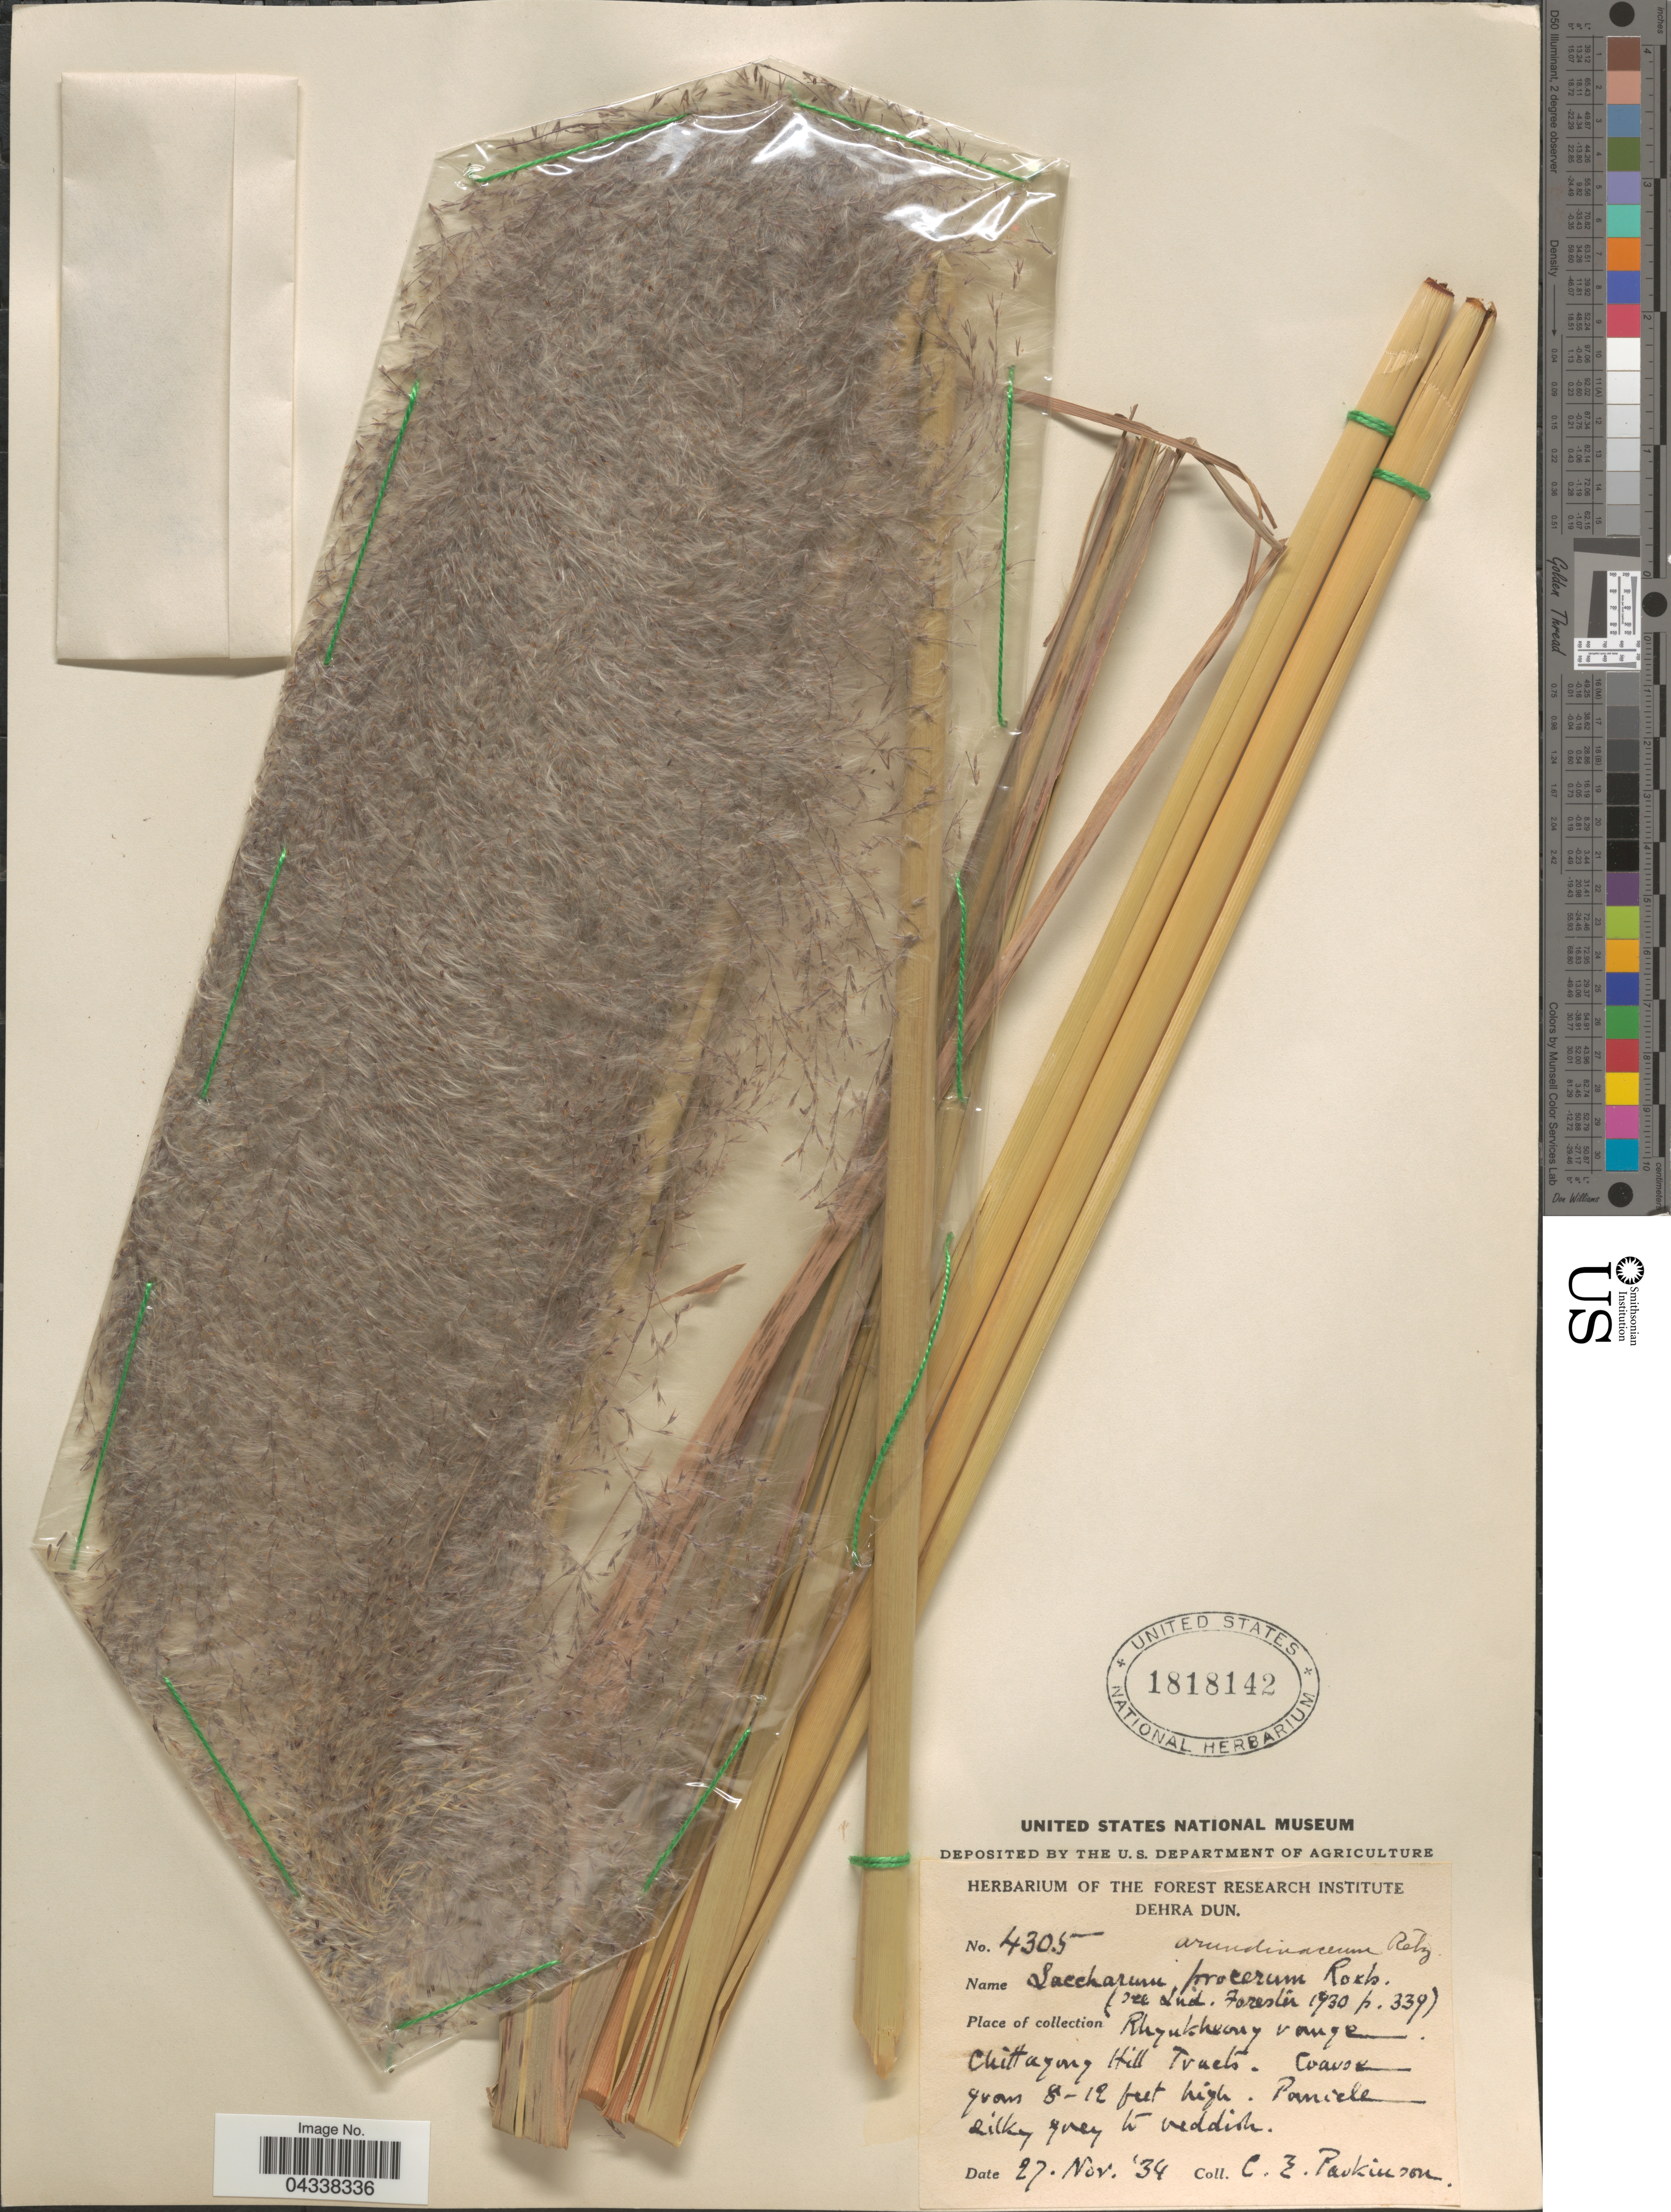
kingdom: Plantae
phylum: Tracheophyta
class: Liliopsida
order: Poales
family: Poaceae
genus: Tripidium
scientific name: Tripidium arundinaceum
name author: (Retz.) Welker et al.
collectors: C. E. Parkinson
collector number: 4305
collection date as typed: Transcribed d/m/y: 27/11/34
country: Bangladesh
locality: Rhyukheong range. Chittagong Hill Tracts.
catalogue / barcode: US 1818142